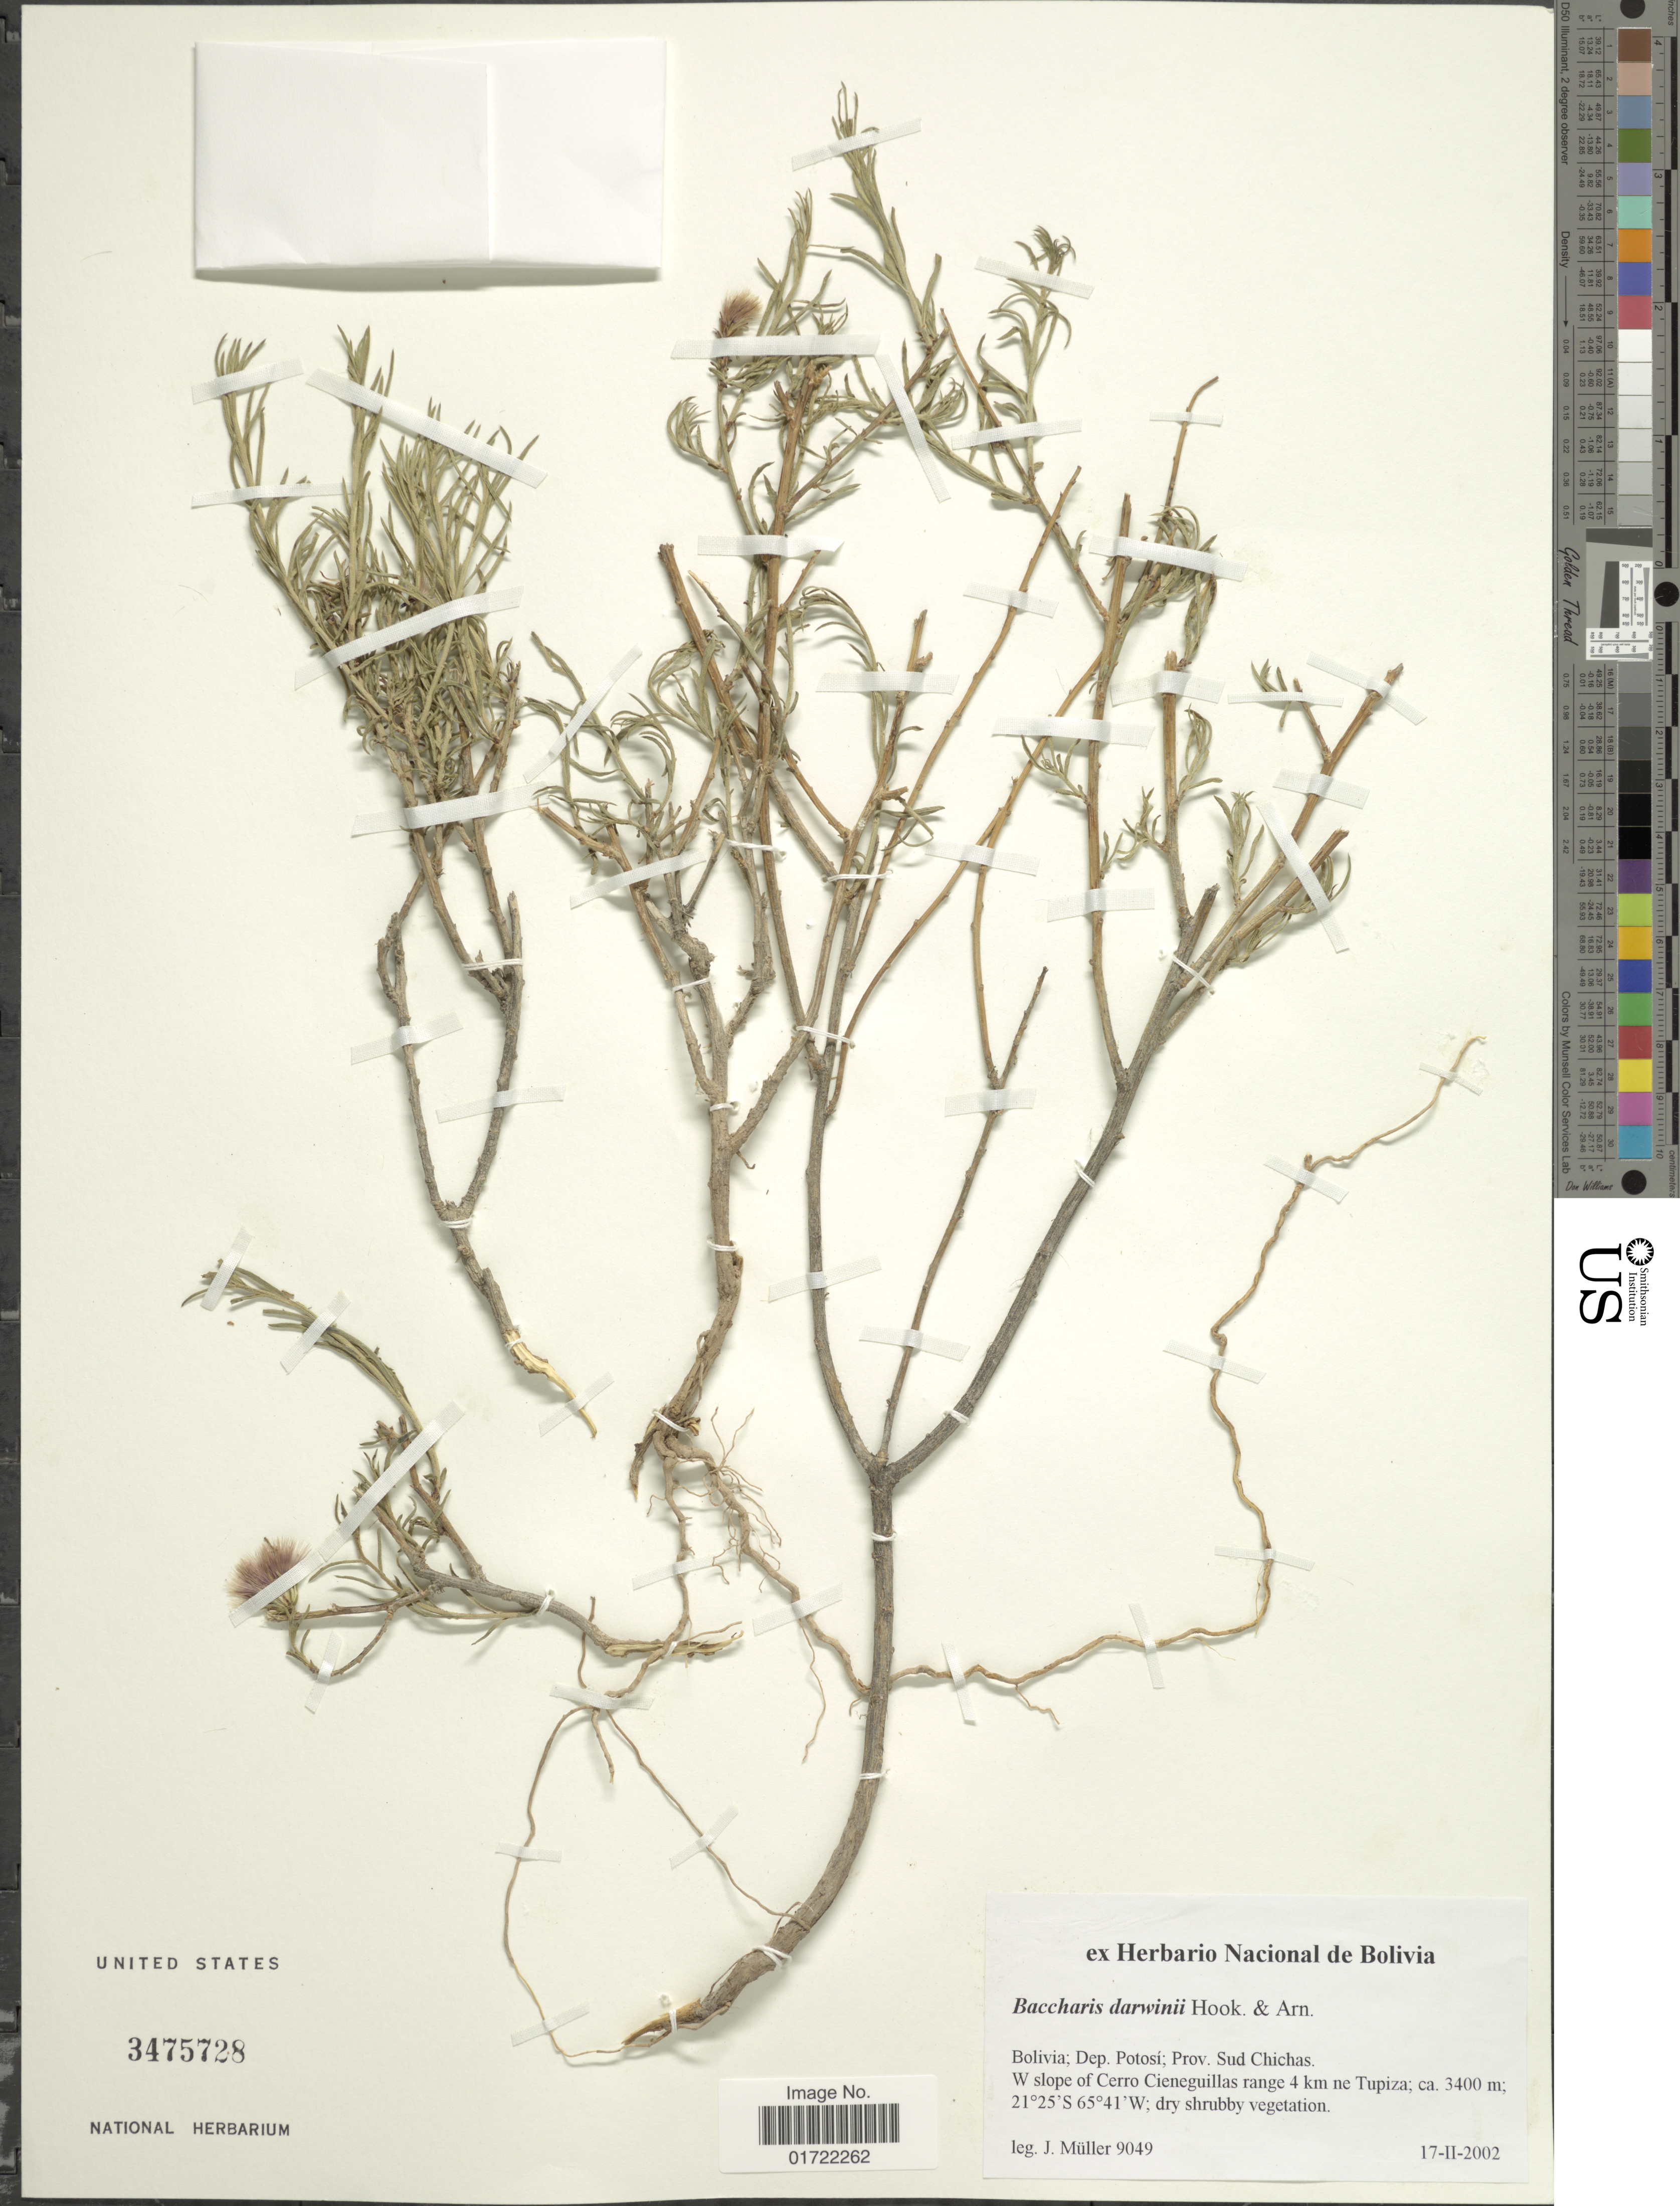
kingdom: Plantae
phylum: Tracheophyta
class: Magnoliopsida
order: Asterales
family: Asteraceae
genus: Baccharis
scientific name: Baccharis darwinii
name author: Hook. & Arn.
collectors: J. Müller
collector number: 9049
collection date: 2002-02-17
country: Bolivia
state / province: Potosi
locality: Prov. Sud Chichas, W slope of Cerro Cieneguillas range 4 km ne Tupiza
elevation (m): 3400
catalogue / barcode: US 3475728